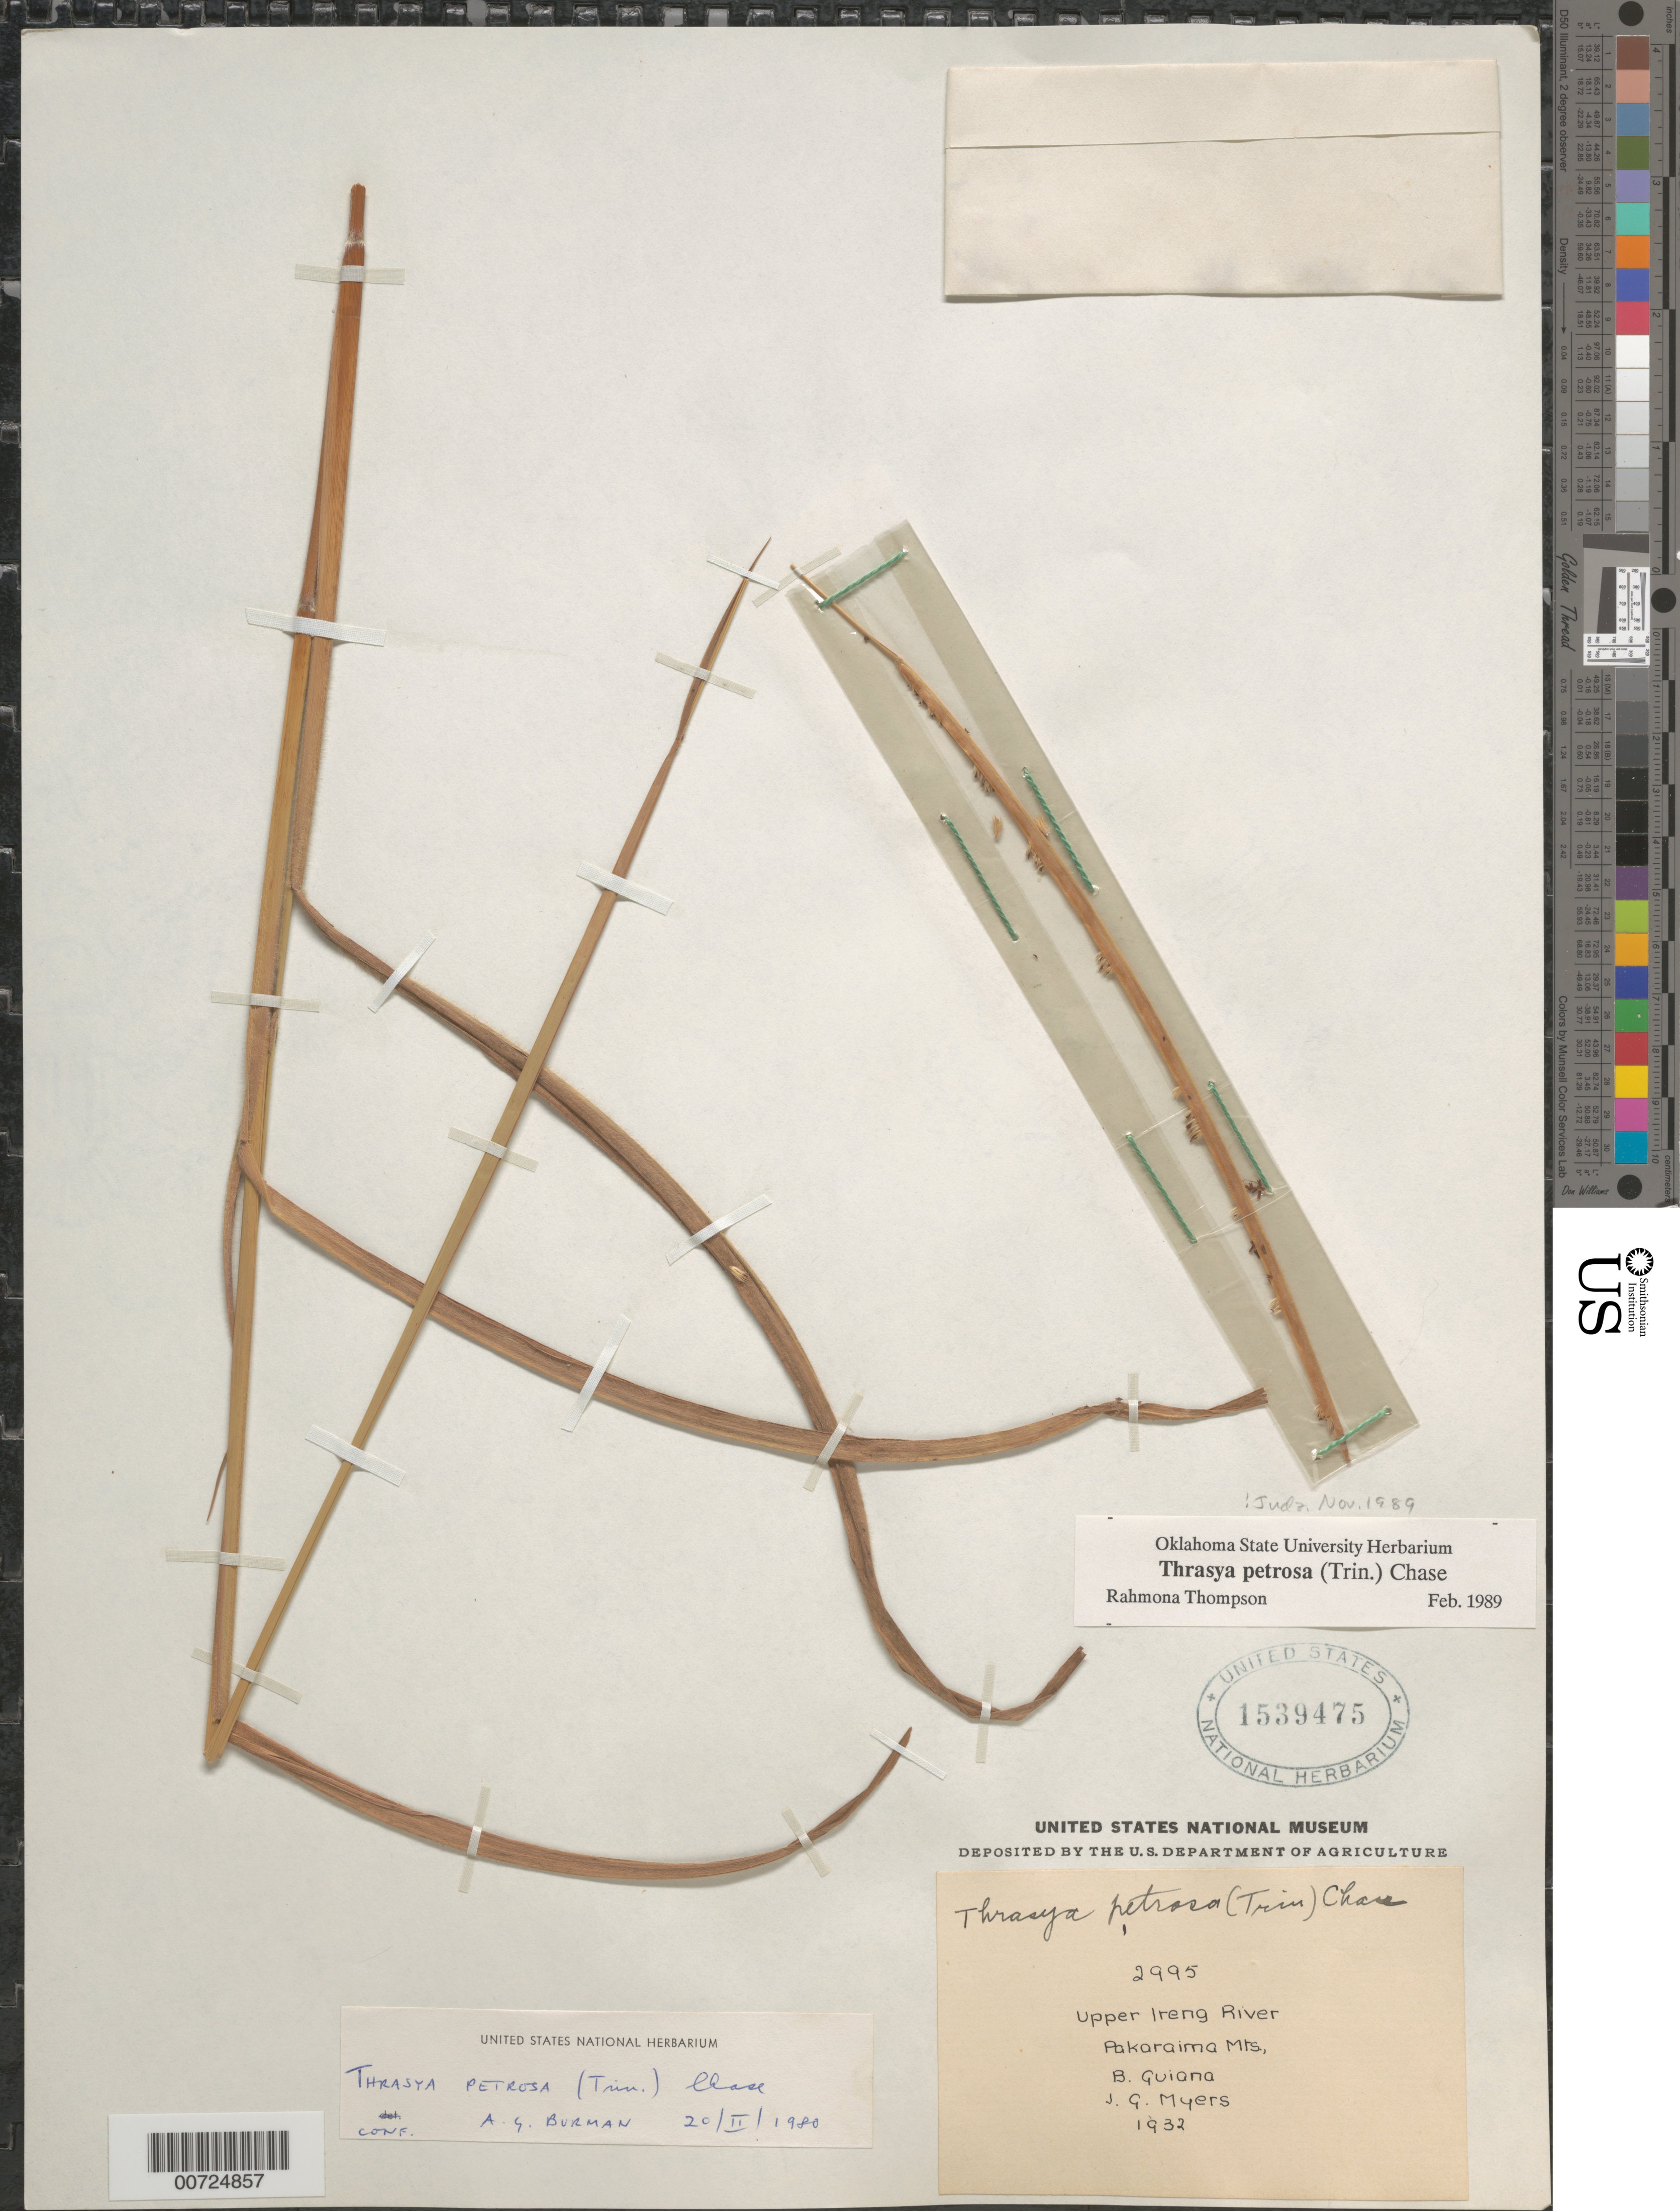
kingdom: Plantae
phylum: Tracheophyta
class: Liliopsida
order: Poales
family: Poaceae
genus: Thrasya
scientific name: Thrasya petrosa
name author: (Trin.) Chase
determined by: Thompson, R.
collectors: J. Myers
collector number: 2995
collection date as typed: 1932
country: Guyana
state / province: Cuyuni-Mazaruni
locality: Pakaraima Mts., Upper Ireng River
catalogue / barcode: US 1539475